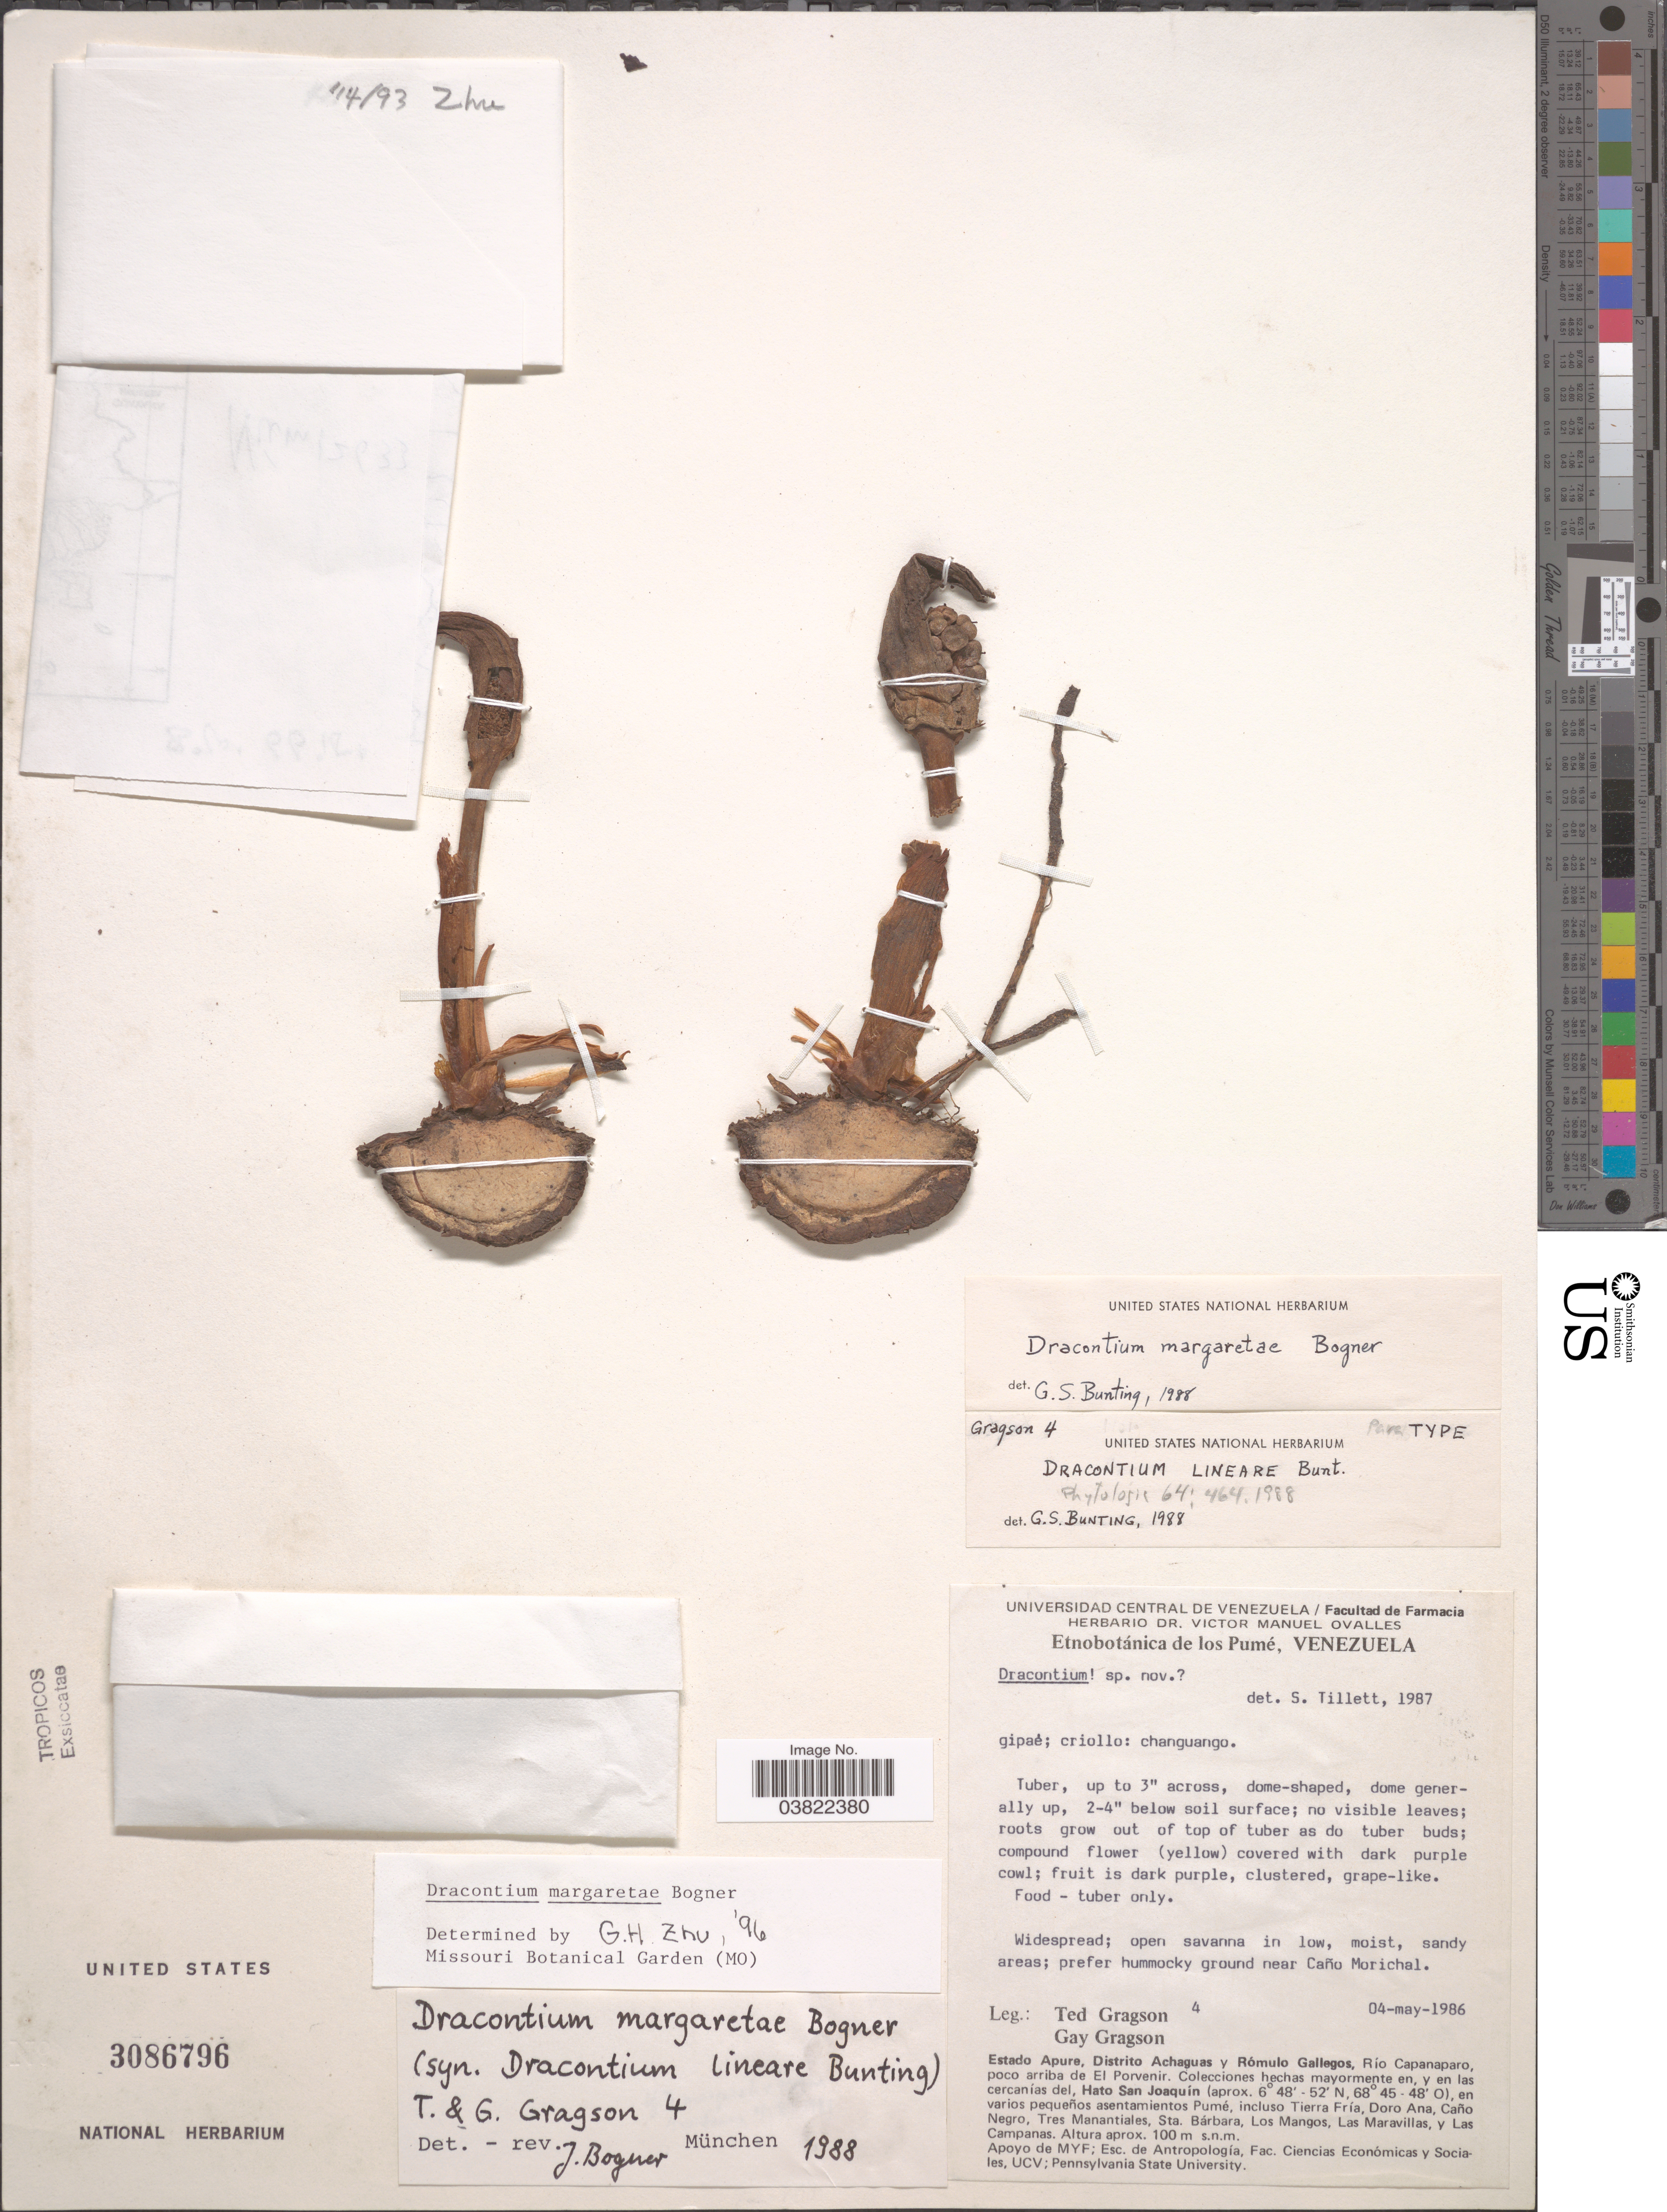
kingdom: Plantae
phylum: Tracheophyta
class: Liliopsida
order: Alismatales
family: Araceae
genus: Dracontium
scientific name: Dracontium margaretae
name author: Bogner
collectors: T. Gragson & G. Gragson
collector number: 4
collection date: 1986-05-04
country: Venezuela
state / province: Apure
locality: Prefer hummocky ground near Caño Morichal. Distrito Achaguas y Rómulo Gallegos, Río Capanaparo, poco arriba de El Porvenir. Colecciones hechas mayormente en, y en las cercanías del, Hato San Joaquín en varios pequeñs asentamientos Pumé, incluso Tierra Fría, Doro Ana, Caño Negro, Tres Manantiales, Sta. Bárbara, Los Mangos, Las Maravillas, y Las Campanas.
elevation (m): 100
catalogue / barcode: US 3086796